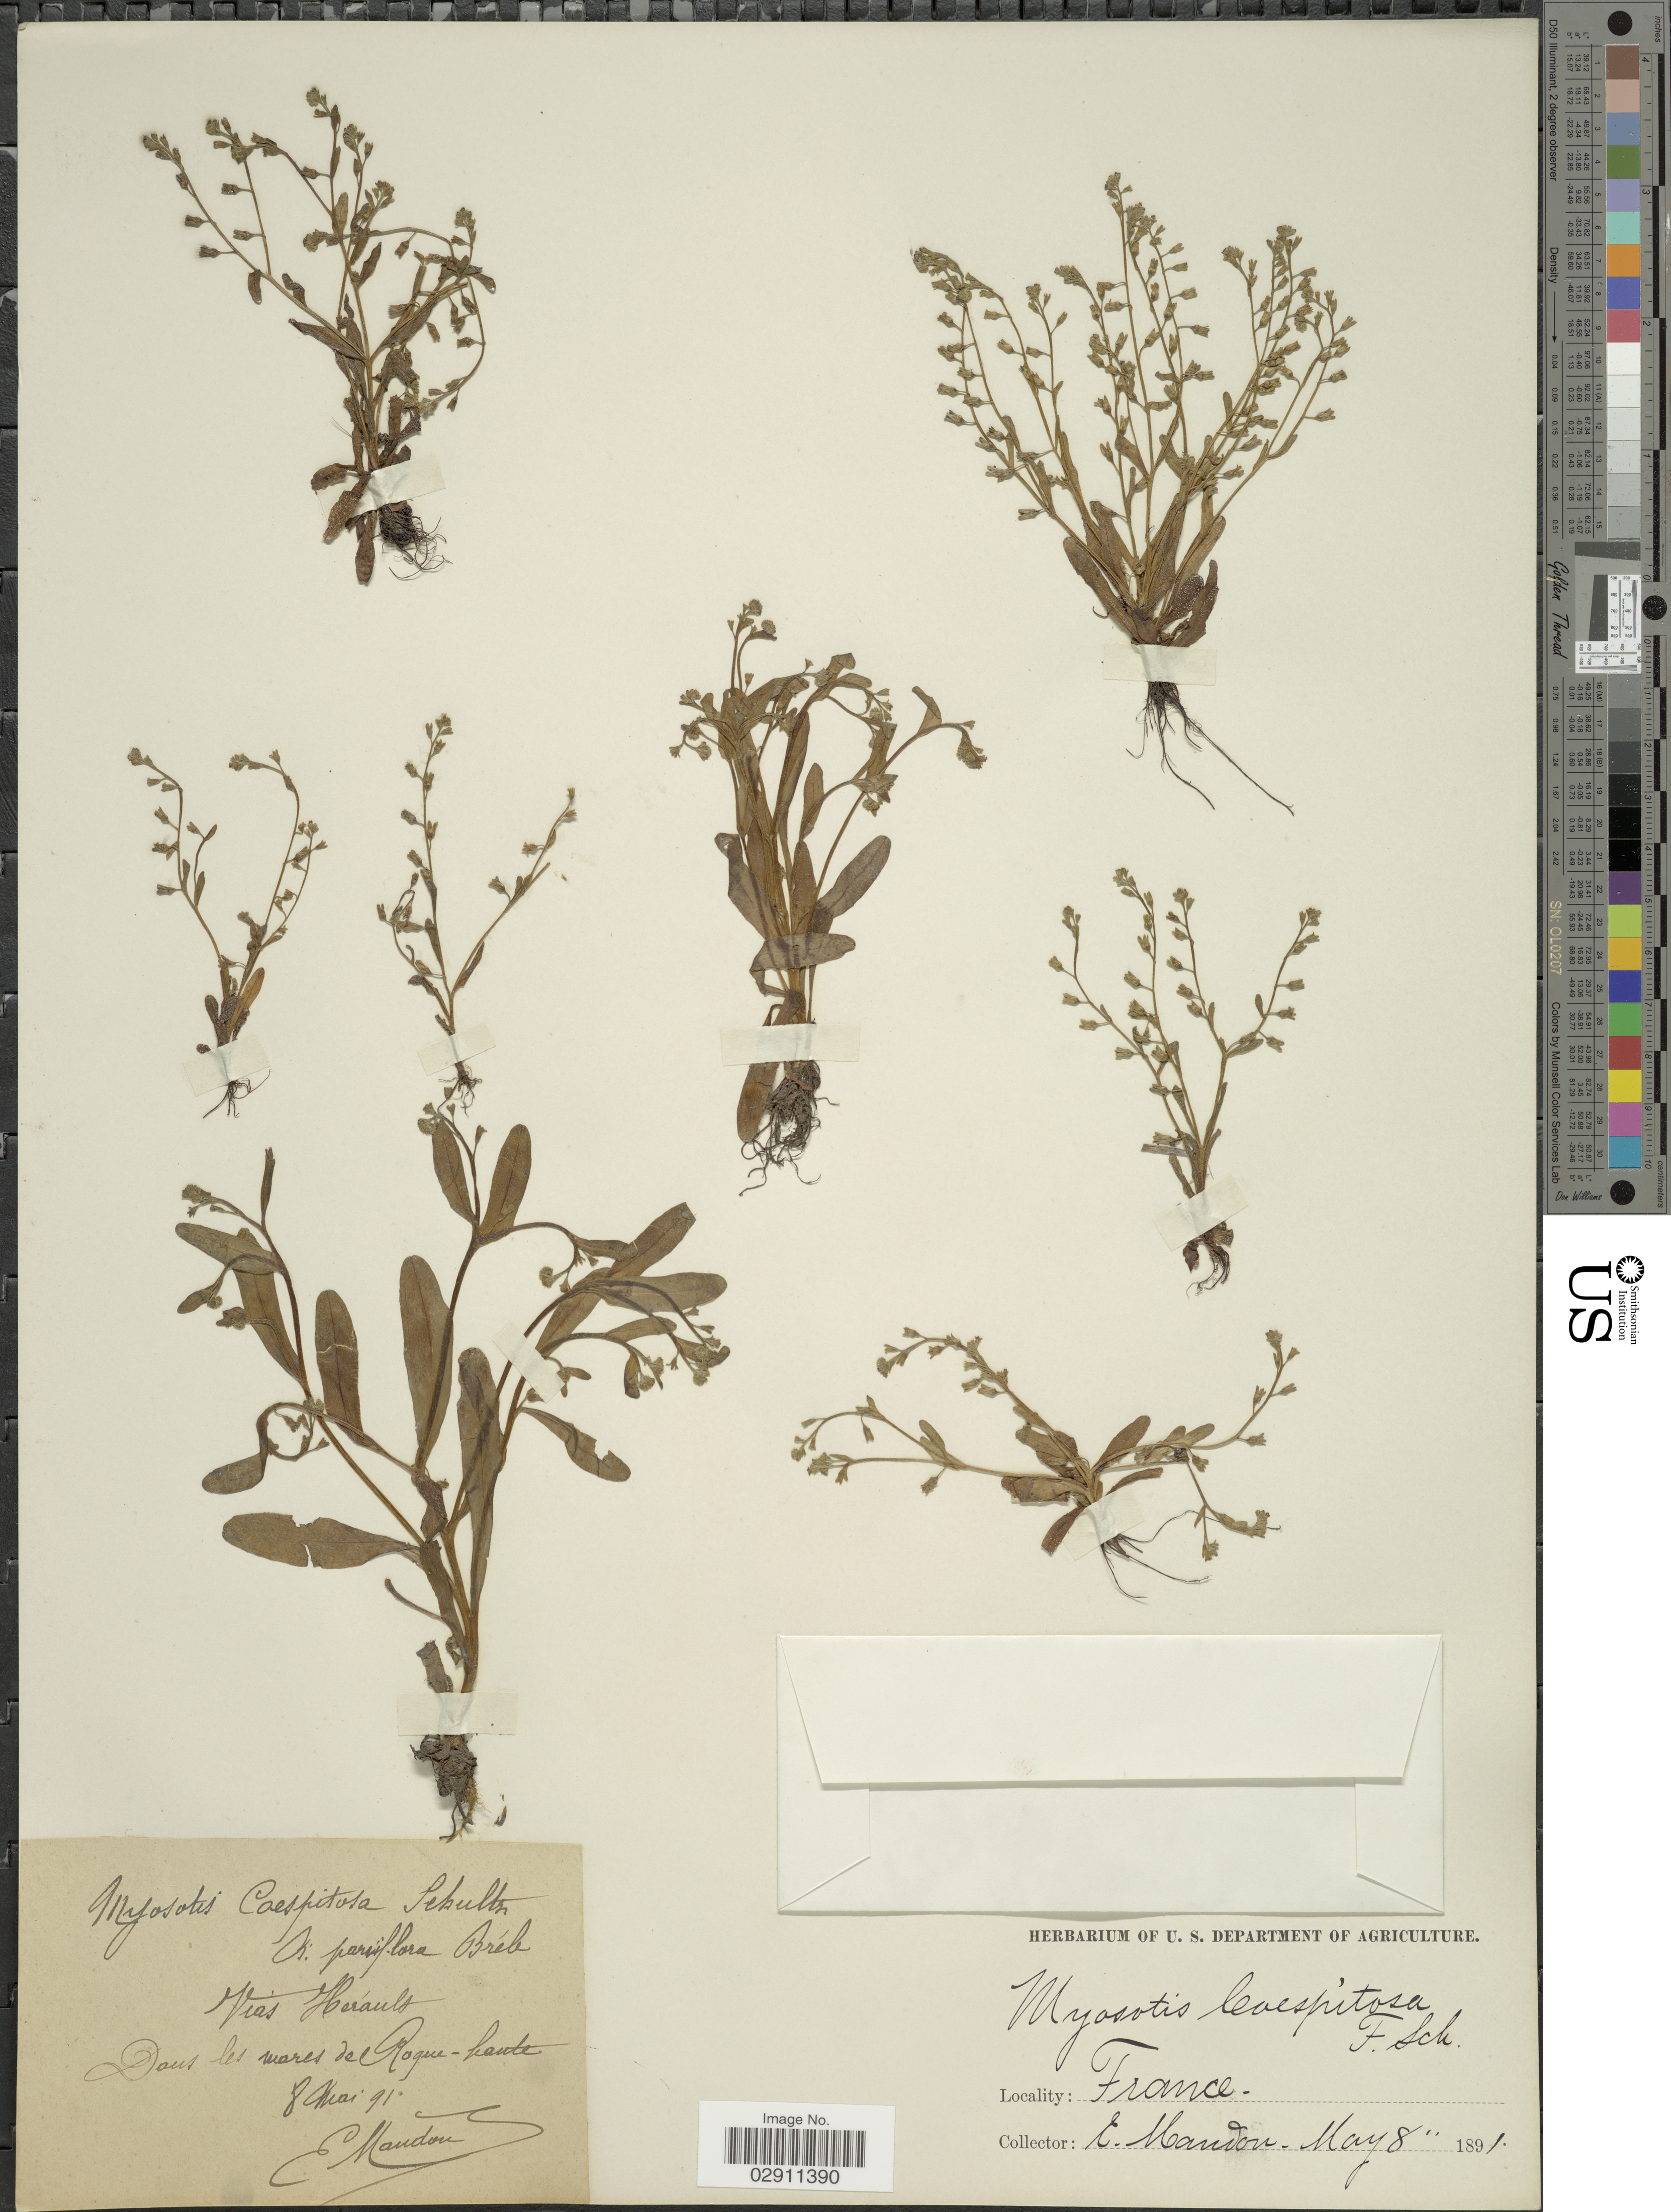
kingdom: Plantae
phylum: Tracheophyta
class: Magnoliopsida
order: Boraginales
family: Boraginaceae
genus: Myosotis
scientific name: Myosotis caespitosa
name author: Schultz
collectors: E. Mandon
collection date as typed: Transcribed d/m/y: 8/5/91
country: France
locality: Vias Hérault, Dans les mares del Roque-haute.